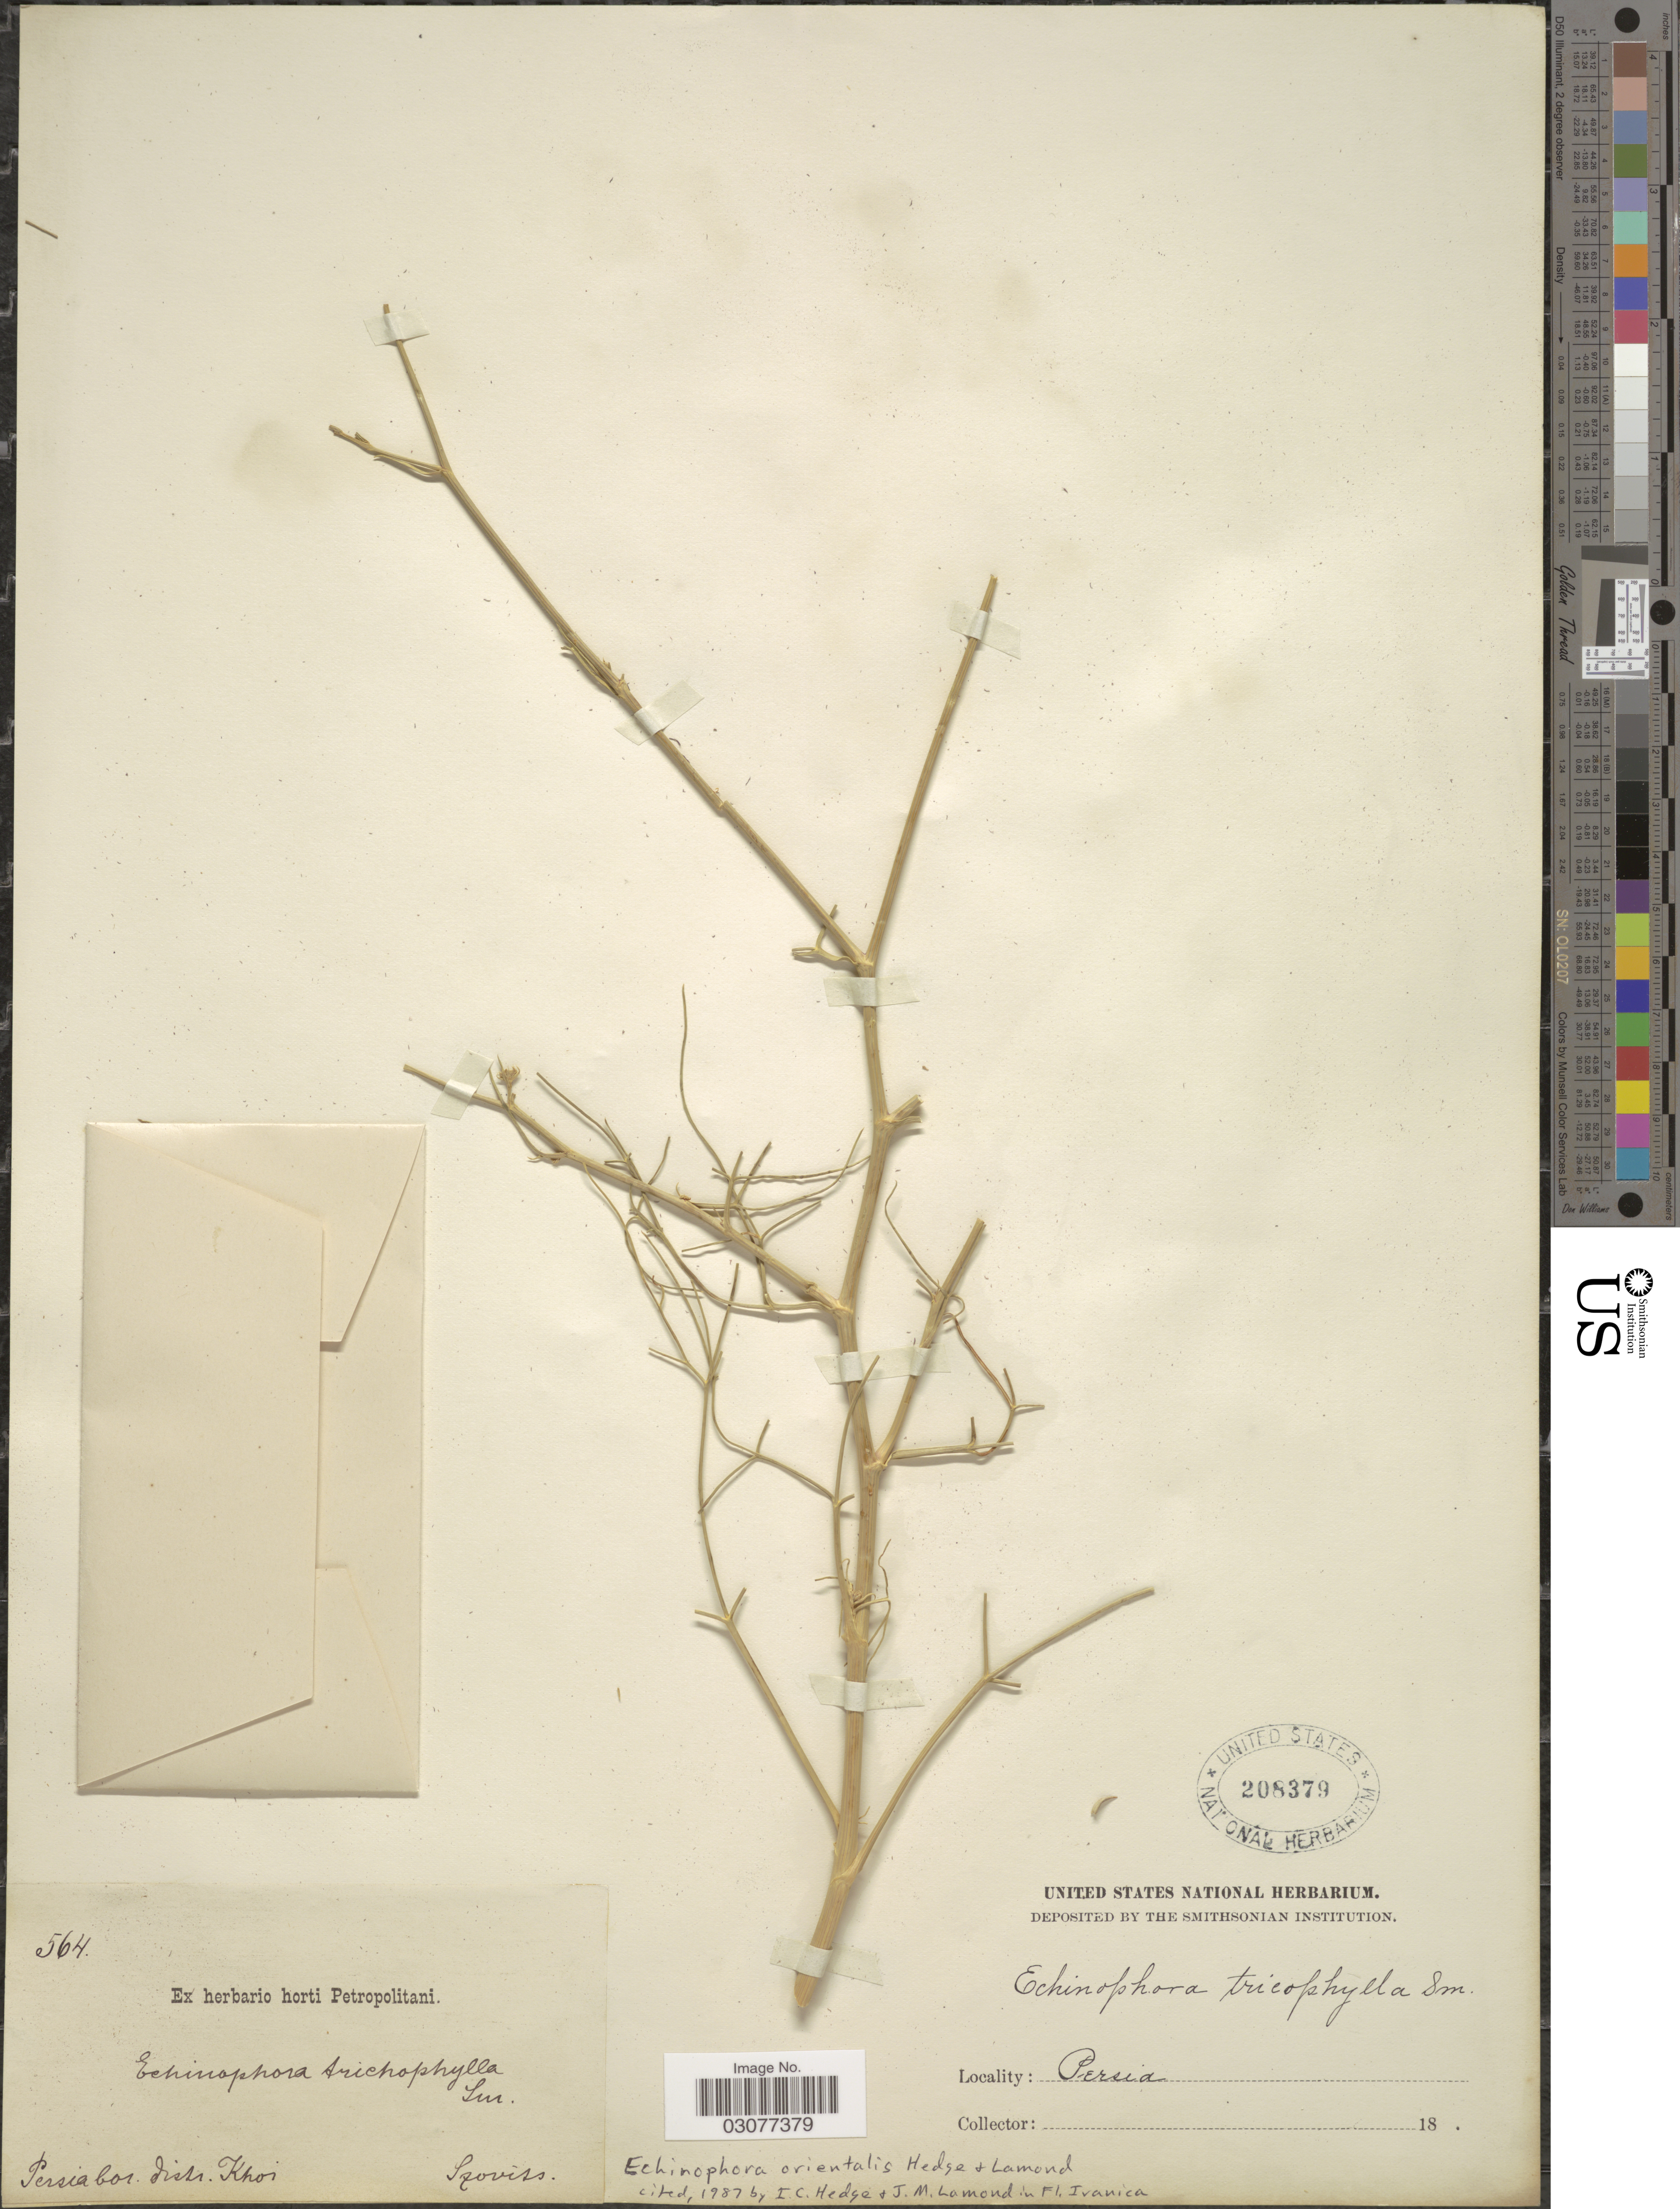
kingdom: Plantae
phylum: Tracheophyta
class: Magnoliopsida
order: Apiales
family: Apiaceae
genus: Echinophora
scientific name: Echinophora orientalis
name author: Hedge & Lamond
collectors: Szovits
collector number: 564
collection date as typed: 18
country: Iran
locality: Persia bor. distr. Khoi. Persia.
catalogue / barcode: US 208379